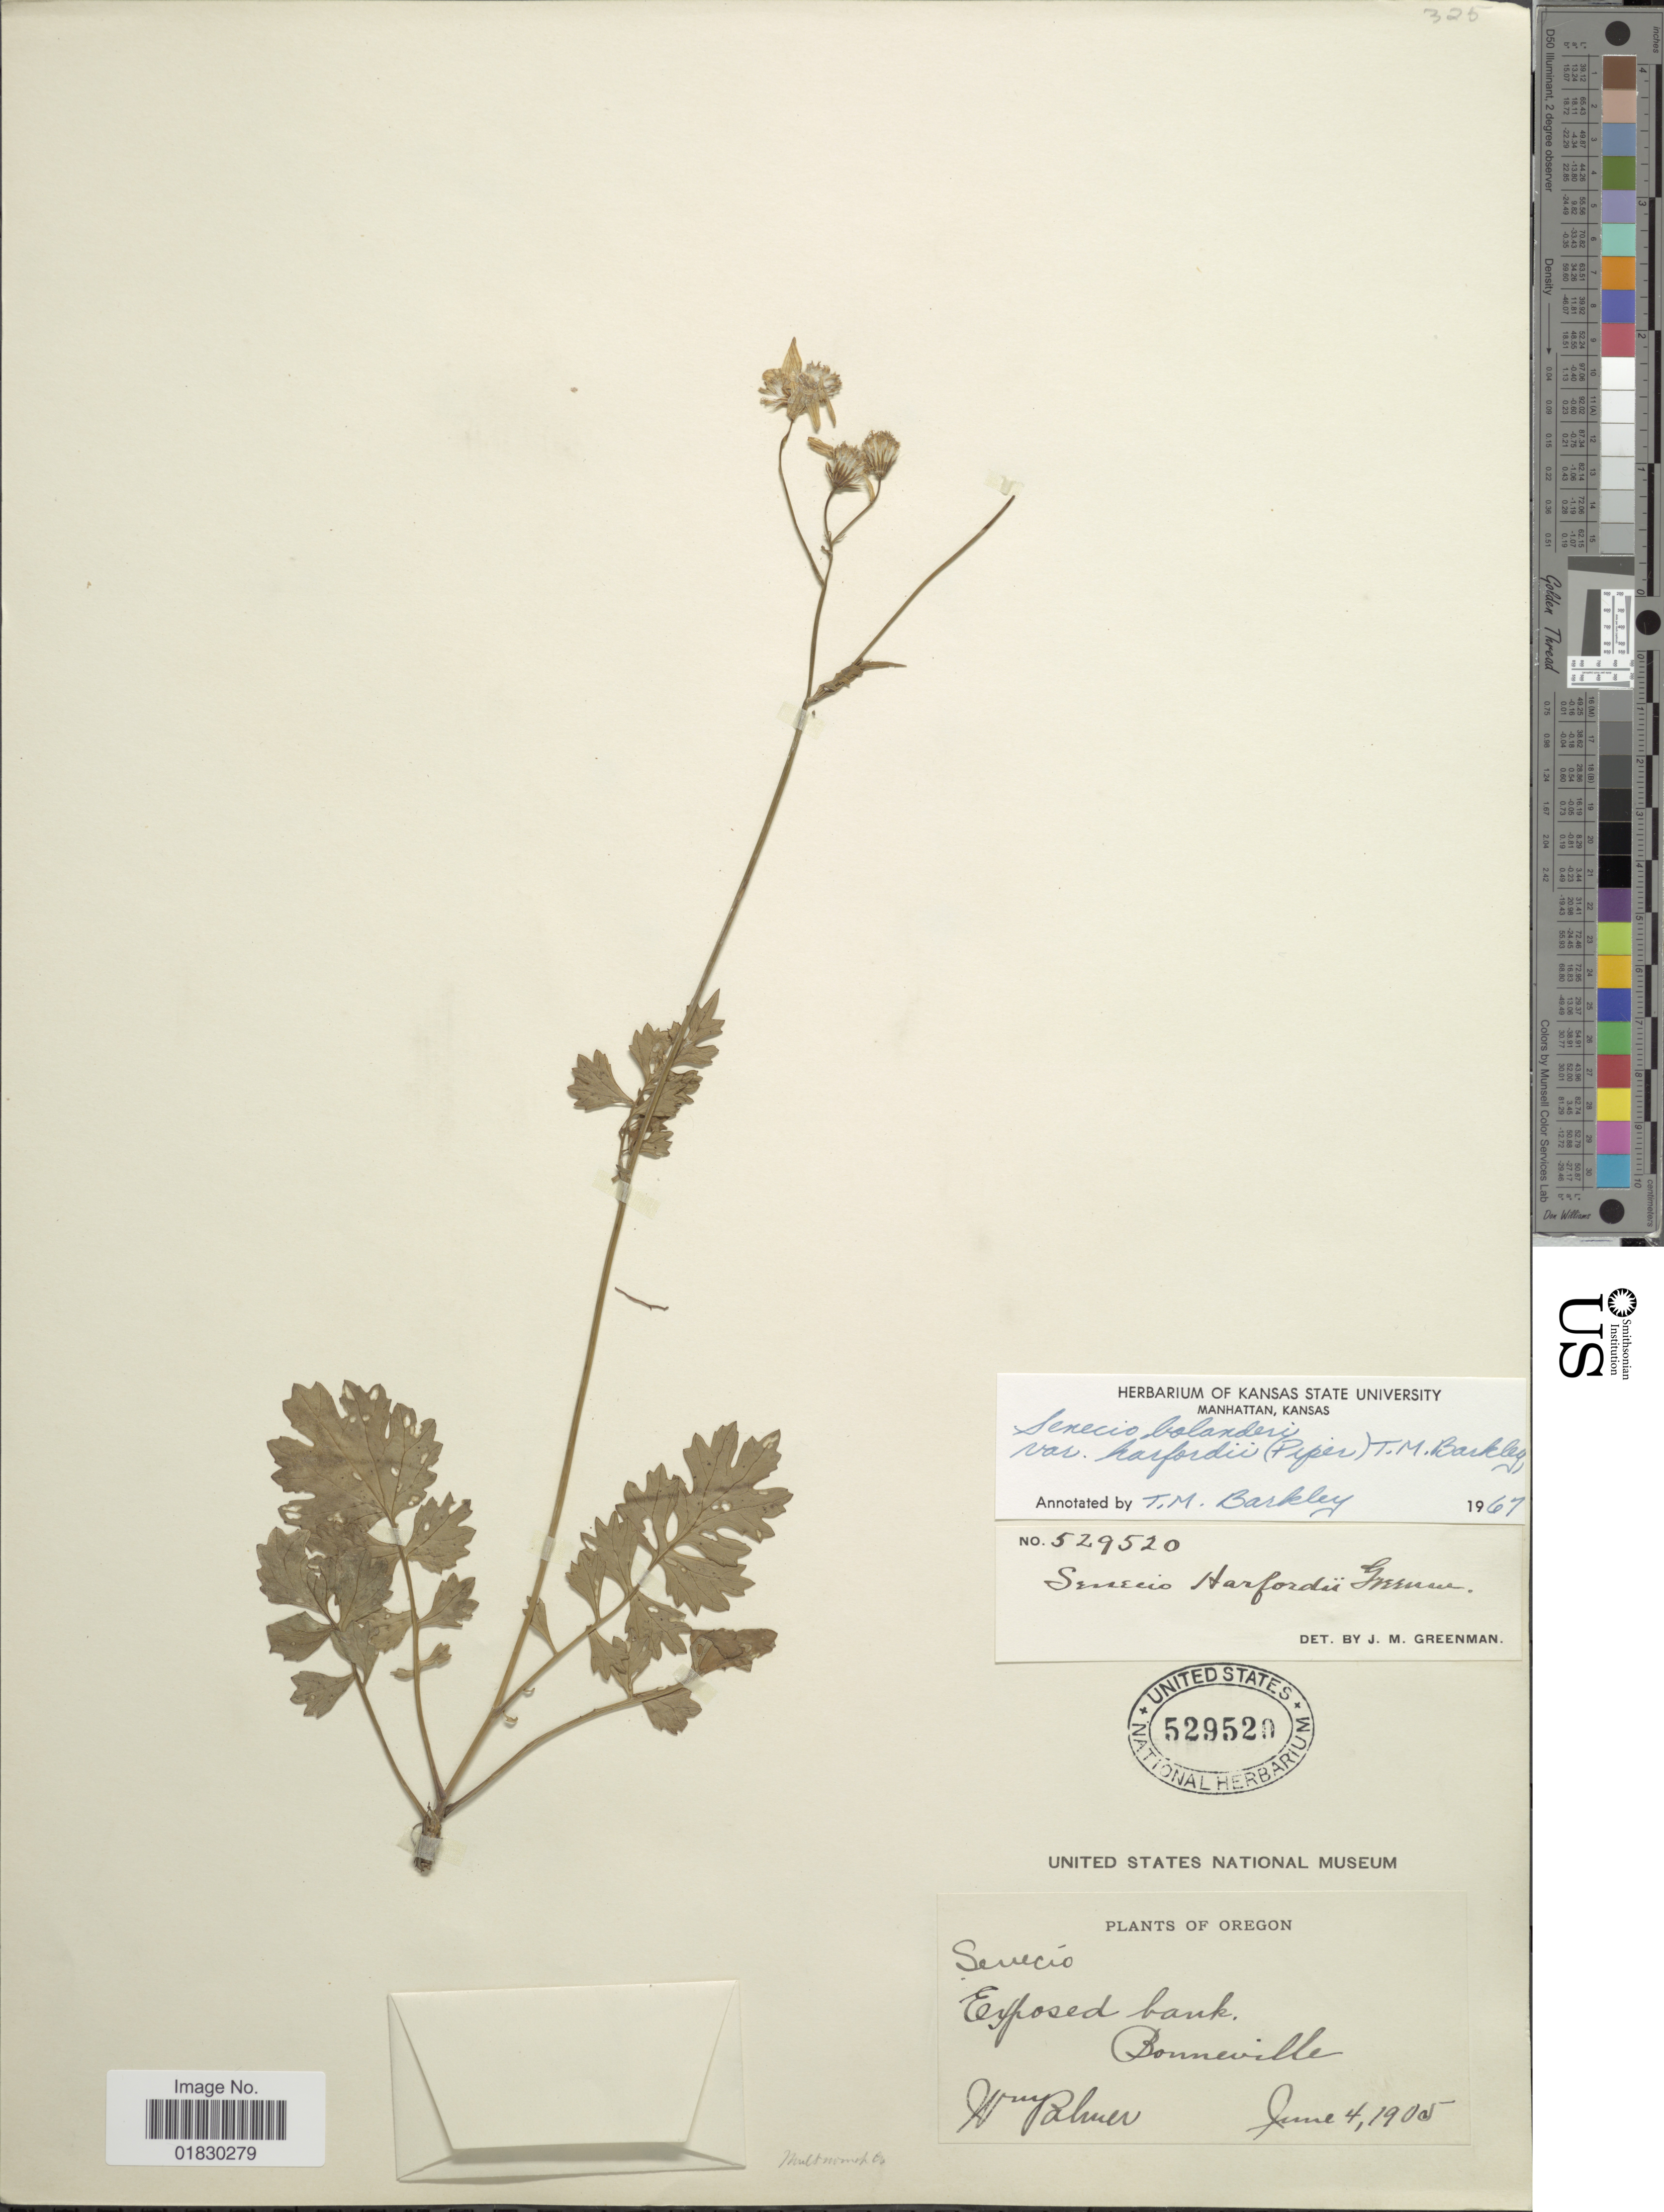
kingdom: Plantae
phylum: Tracheophyta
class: Magnoliopsida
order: Asterales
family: Asteraceae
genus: Packera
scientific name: Packera bolanderi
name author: (A. Gray) W.A. Weber & Á. Löve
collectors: W. Palmer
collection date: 1905-06-04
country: United States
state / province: Oregon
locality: Exposed bank, Bonneville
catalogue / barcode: US 529520